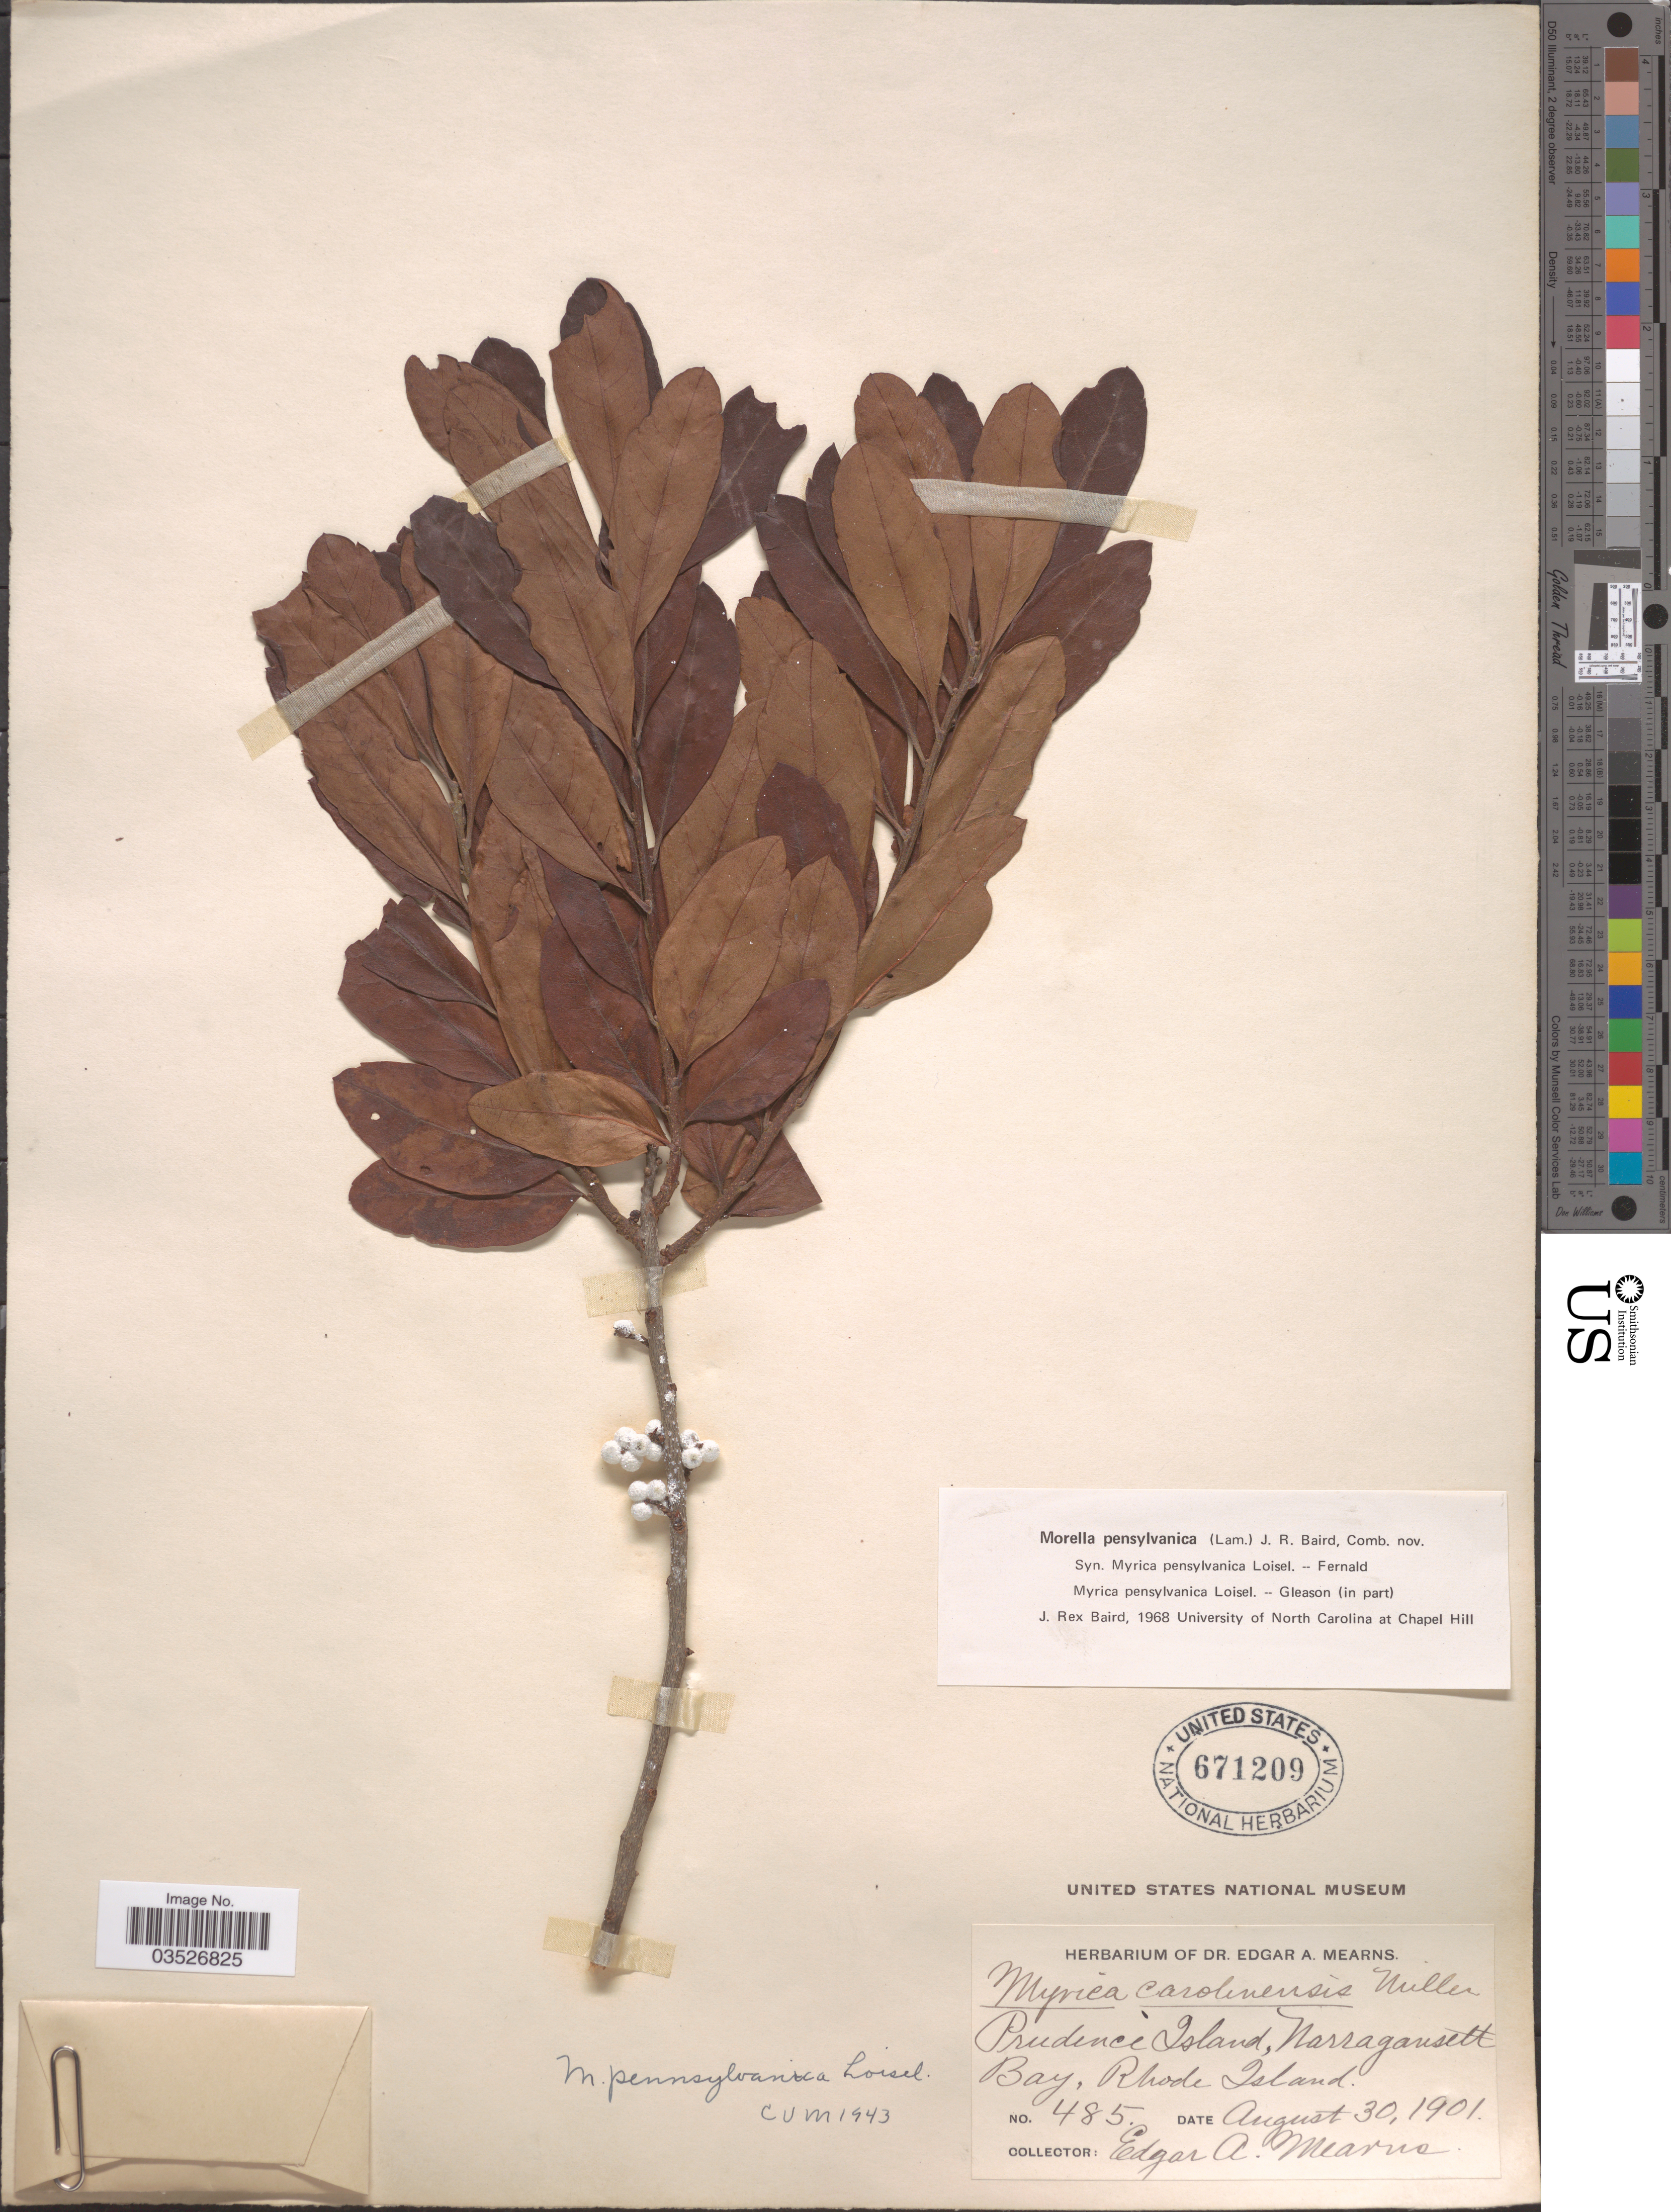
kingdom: Plantae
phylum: Tracheophyta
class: Magnoliopsida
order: Fagales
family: Myricaceae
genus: Morella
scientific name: Morella pensylvanica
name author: (Mirb.) Kartesz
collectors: E. A. Mearns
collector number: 485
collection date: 1901-08-30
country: United States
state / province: Rhode Island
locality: Prudence Island, Narragansett Bay.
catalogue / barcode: US 671209